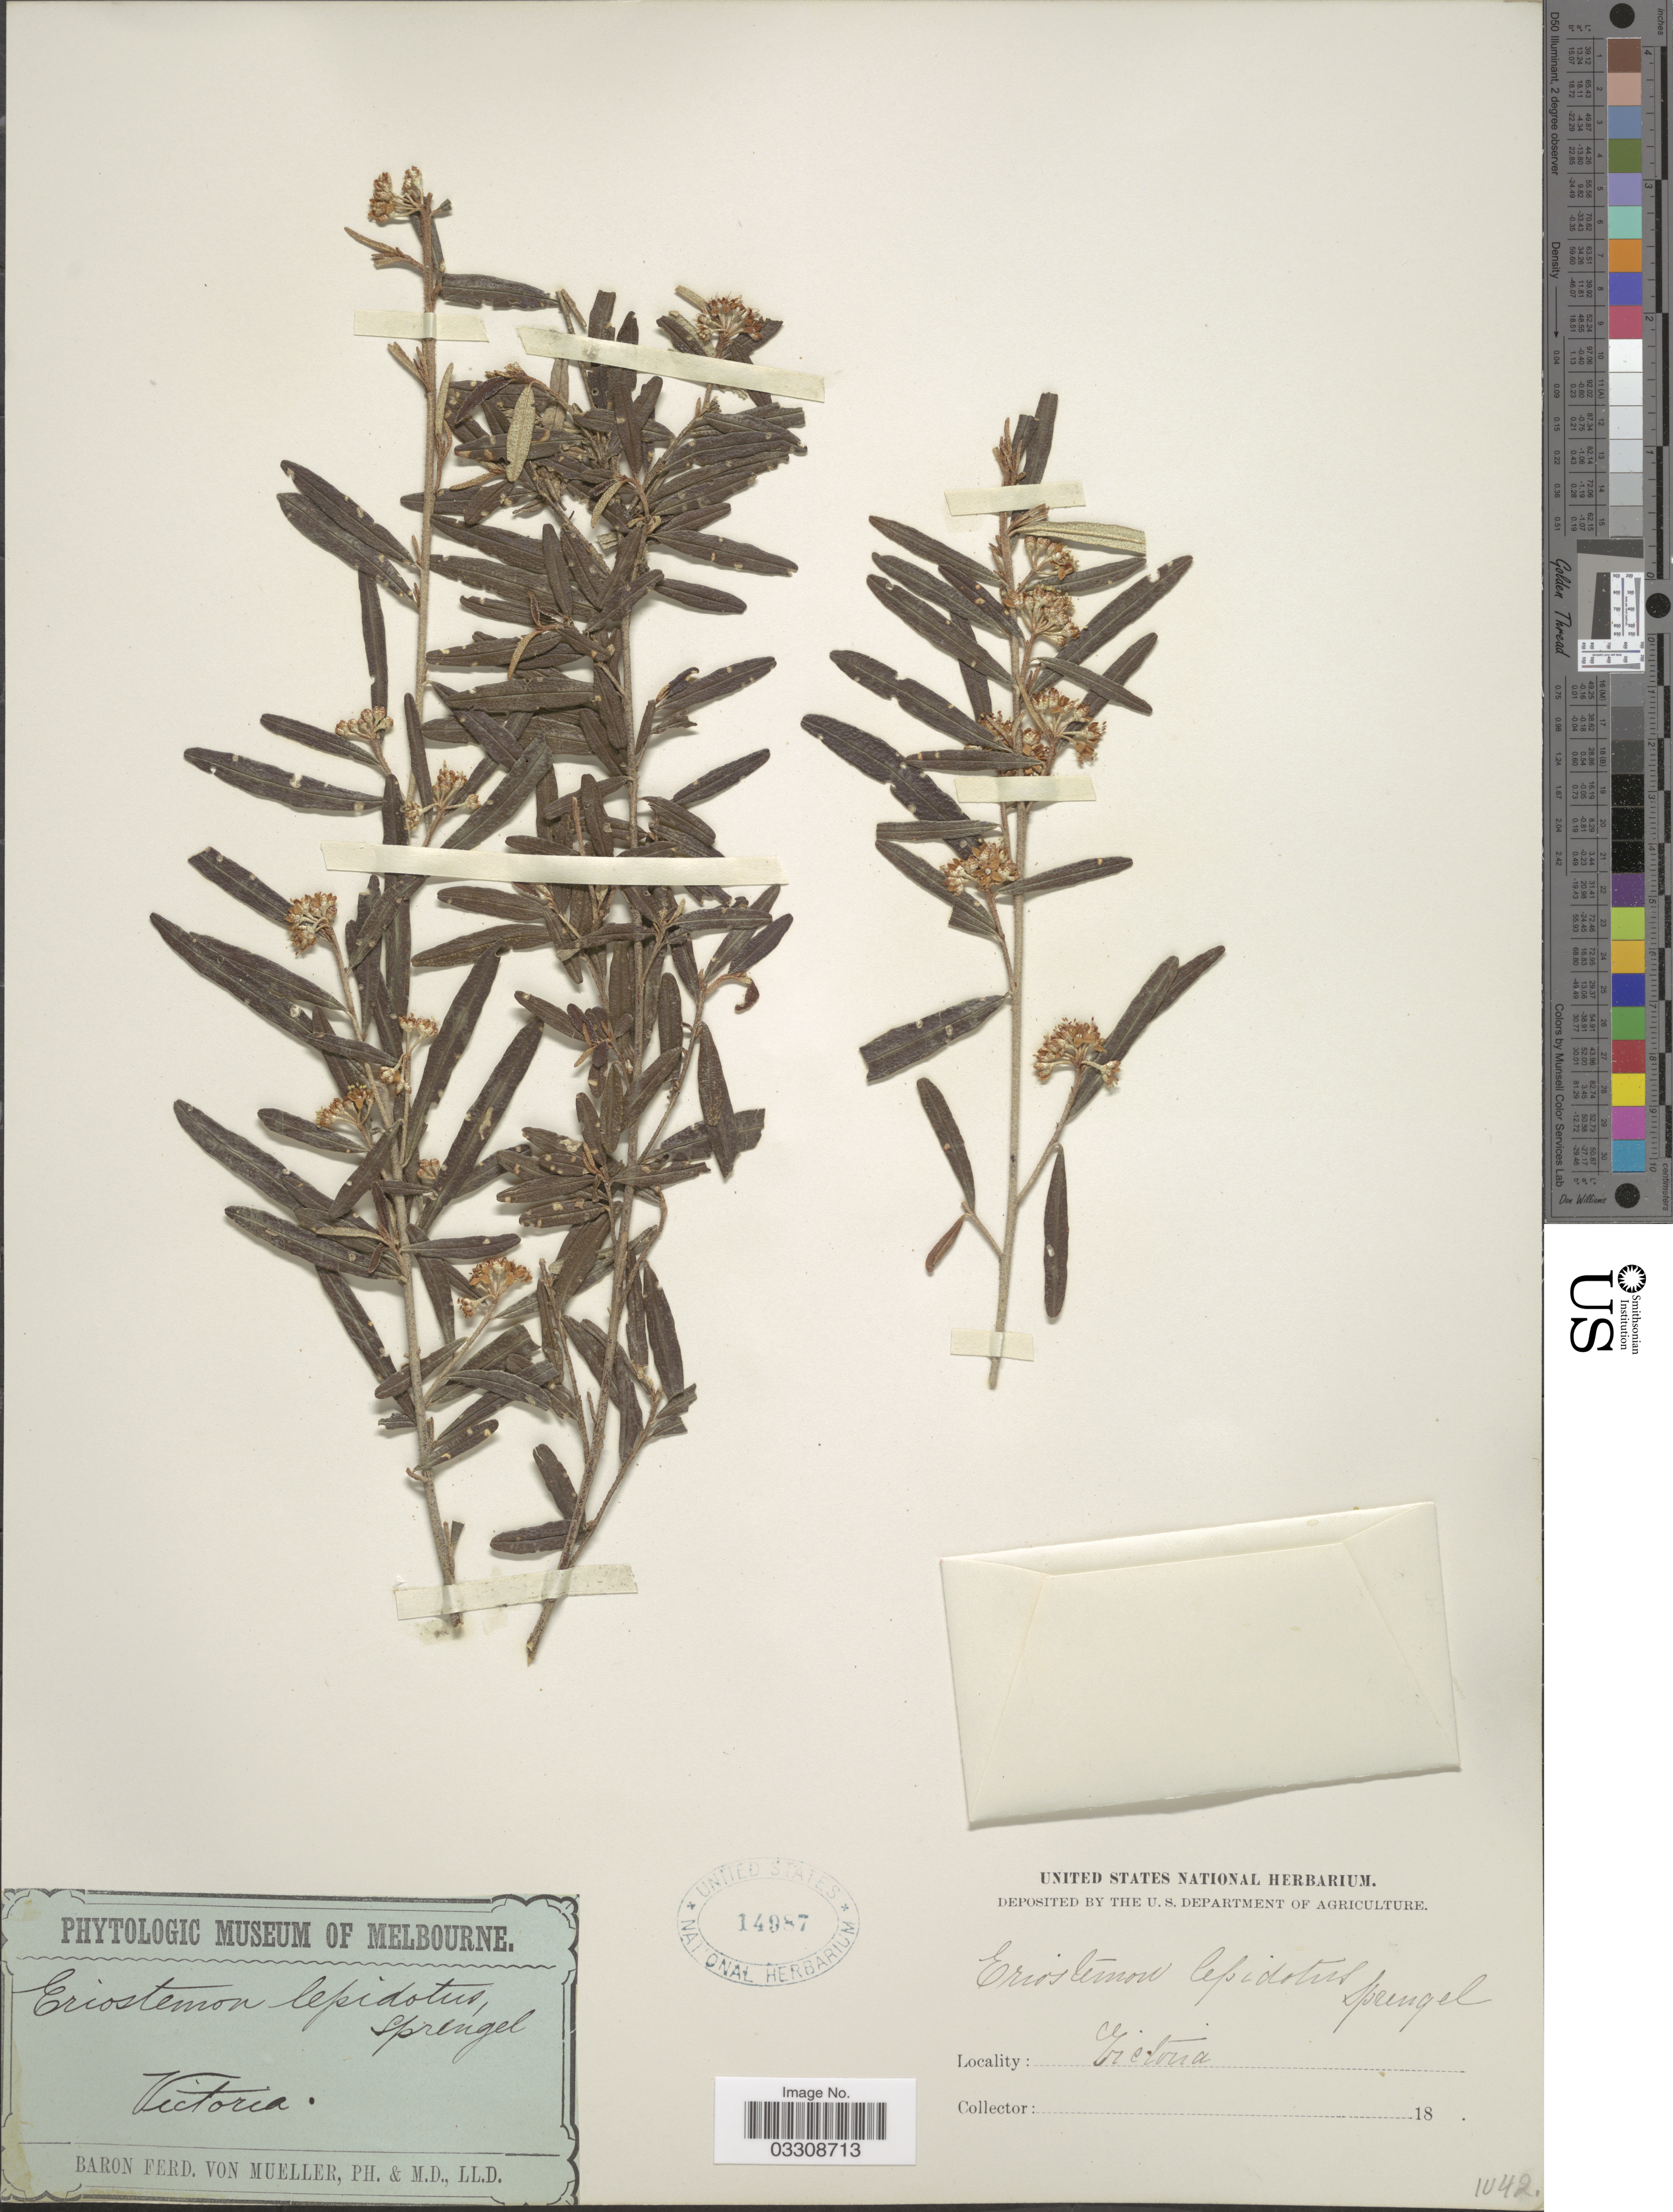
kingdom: Plantae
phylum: Tracheophyta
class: Magnoliopsida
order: Sapindales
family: Rutaceae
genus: Eriostemon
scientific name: Eriostemon lepidotus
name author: Spreng.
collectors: F. Mueller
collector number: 1042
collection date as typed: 18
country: Australia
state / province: Victoria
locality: Victoria.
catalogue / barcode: US 14987